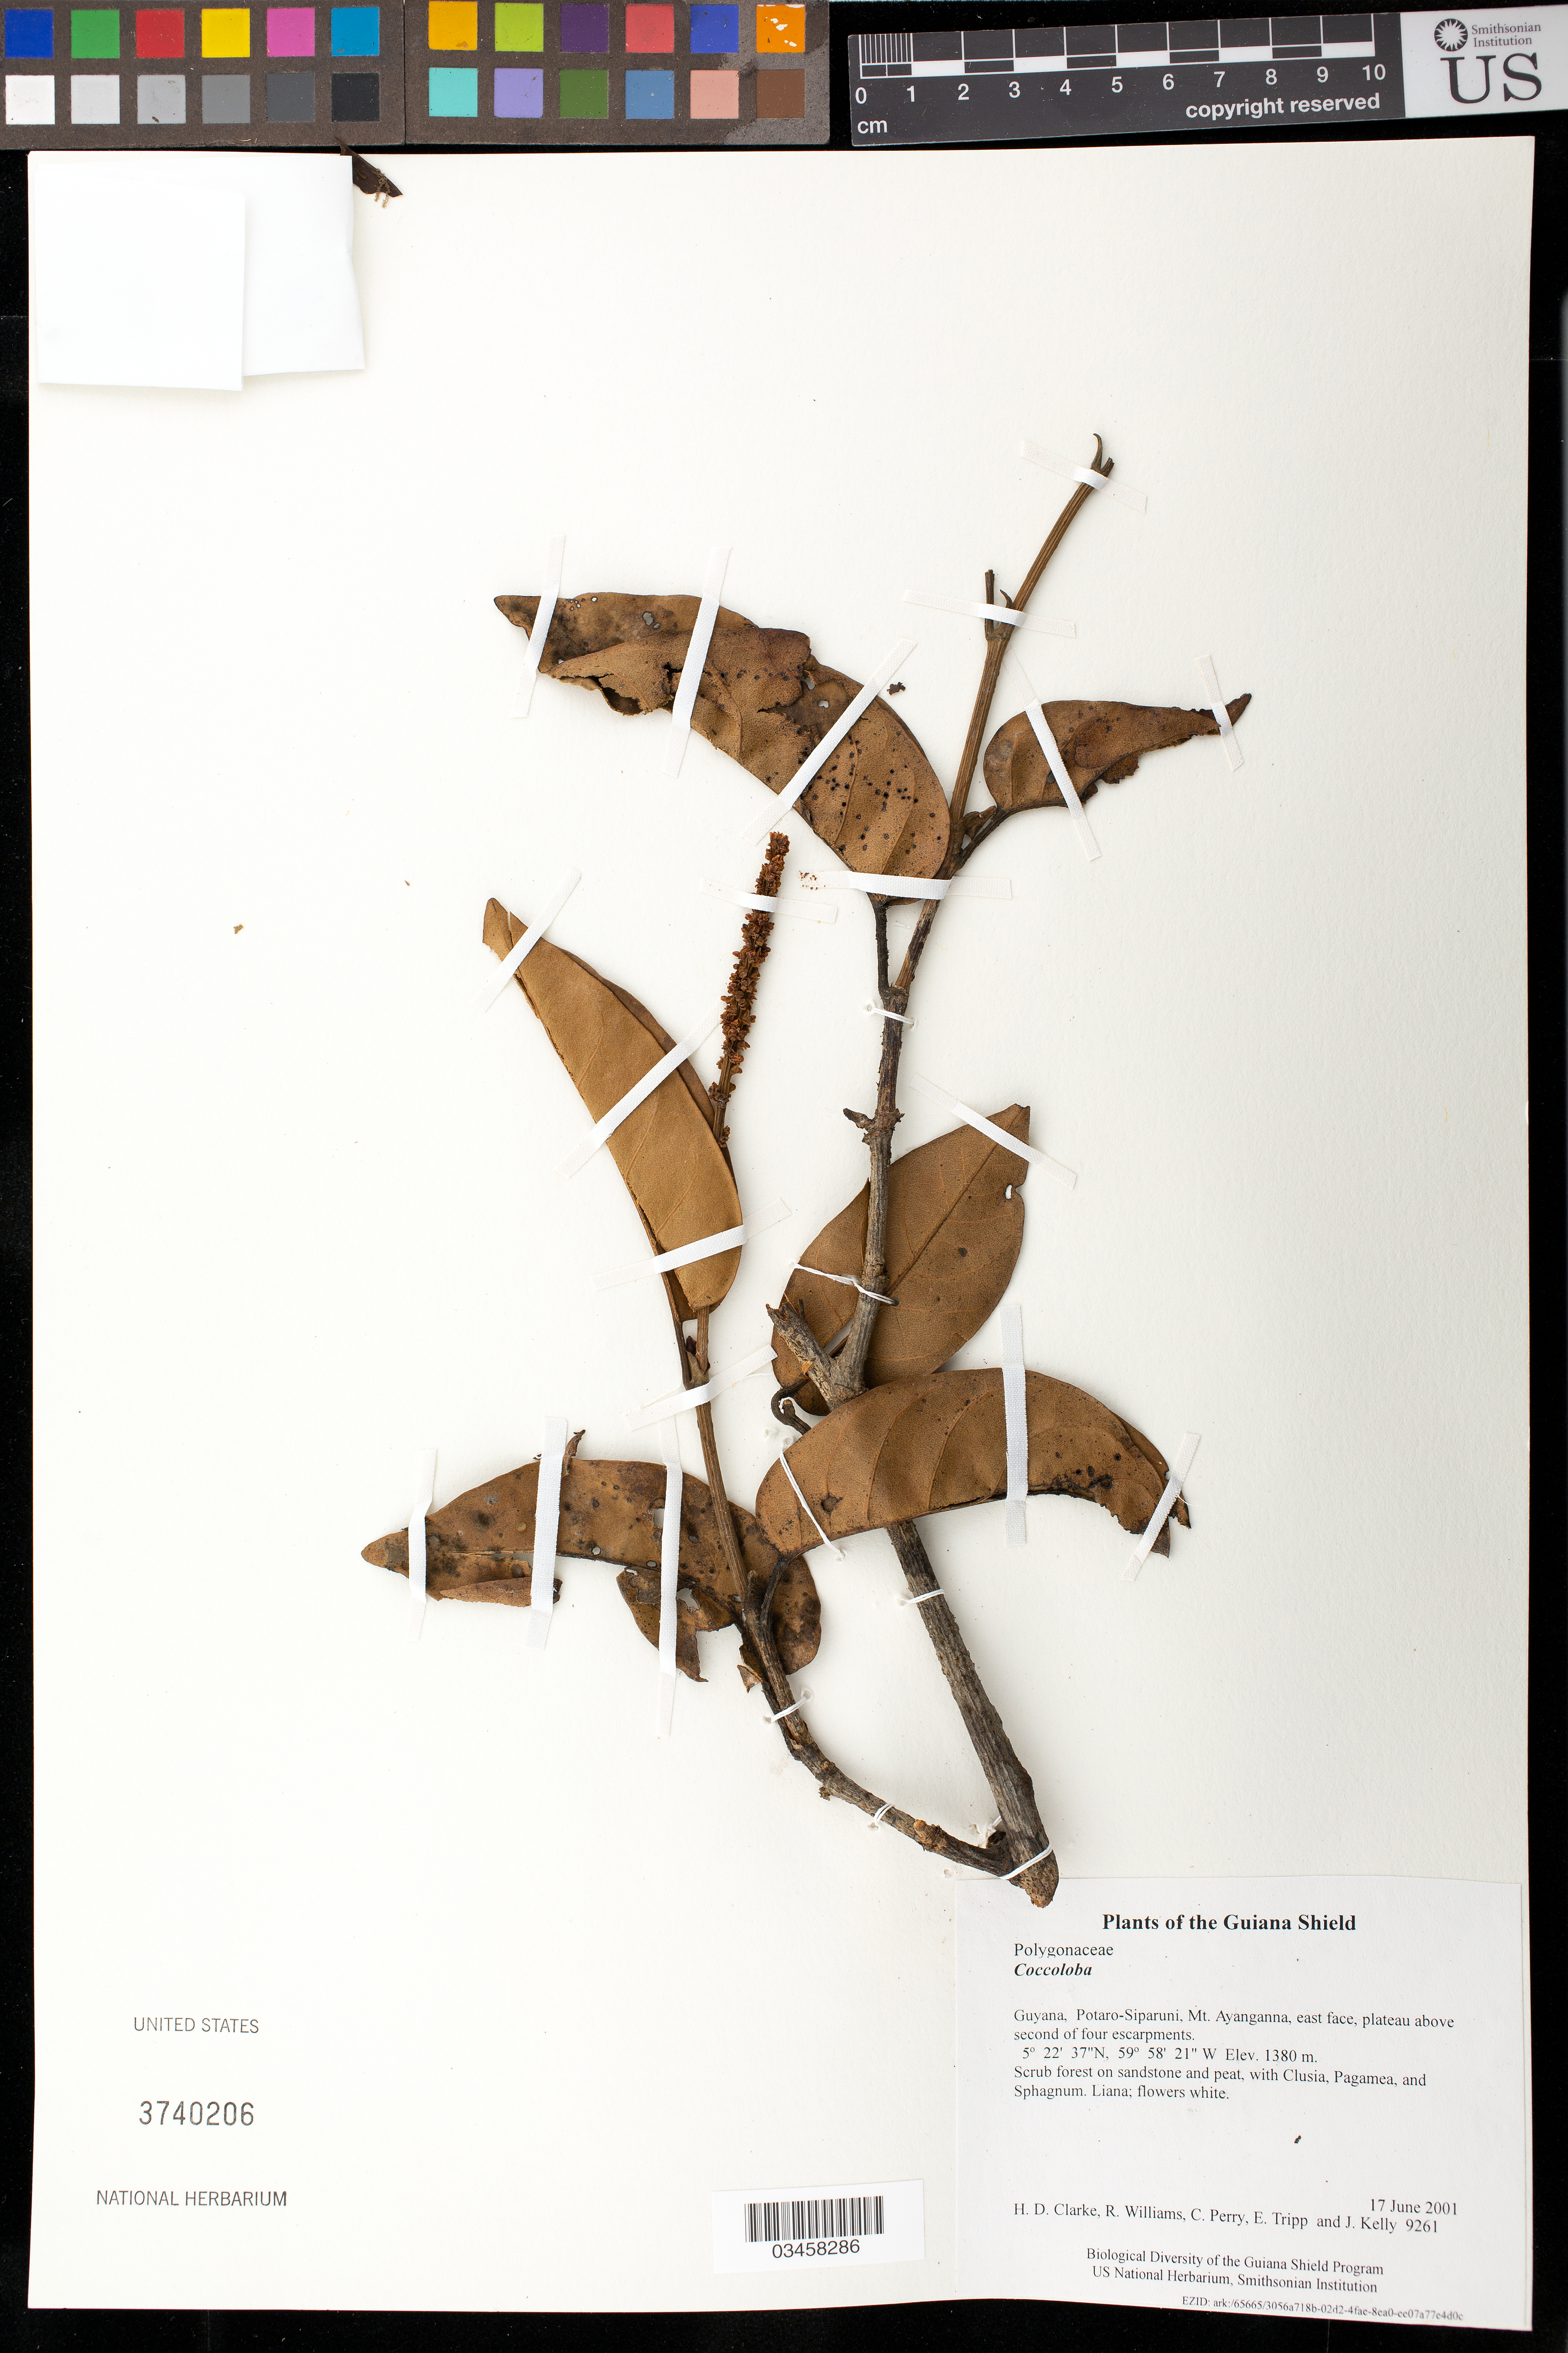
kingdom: Plantae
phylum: Tracheophyta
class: Magnoliopsida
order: Caryophyllales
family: Polygonaceae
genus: Coccoloba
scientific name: Coccoloba sp.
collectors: H. D. Clarke, R. Williams, C. Perry, E. Tripp & J. Kelly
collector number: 9261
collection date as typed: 17 June 2001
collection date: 2001-06-17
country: Guyana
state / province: Potaro-Siparuni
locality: Mt. Ayanganna, east face, plateau above second of four escarpments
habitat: Scrub forest on sandstone and peat, with Clusia, Pagamea, and Sphagnum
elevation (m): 1380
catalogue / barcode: US 3740206